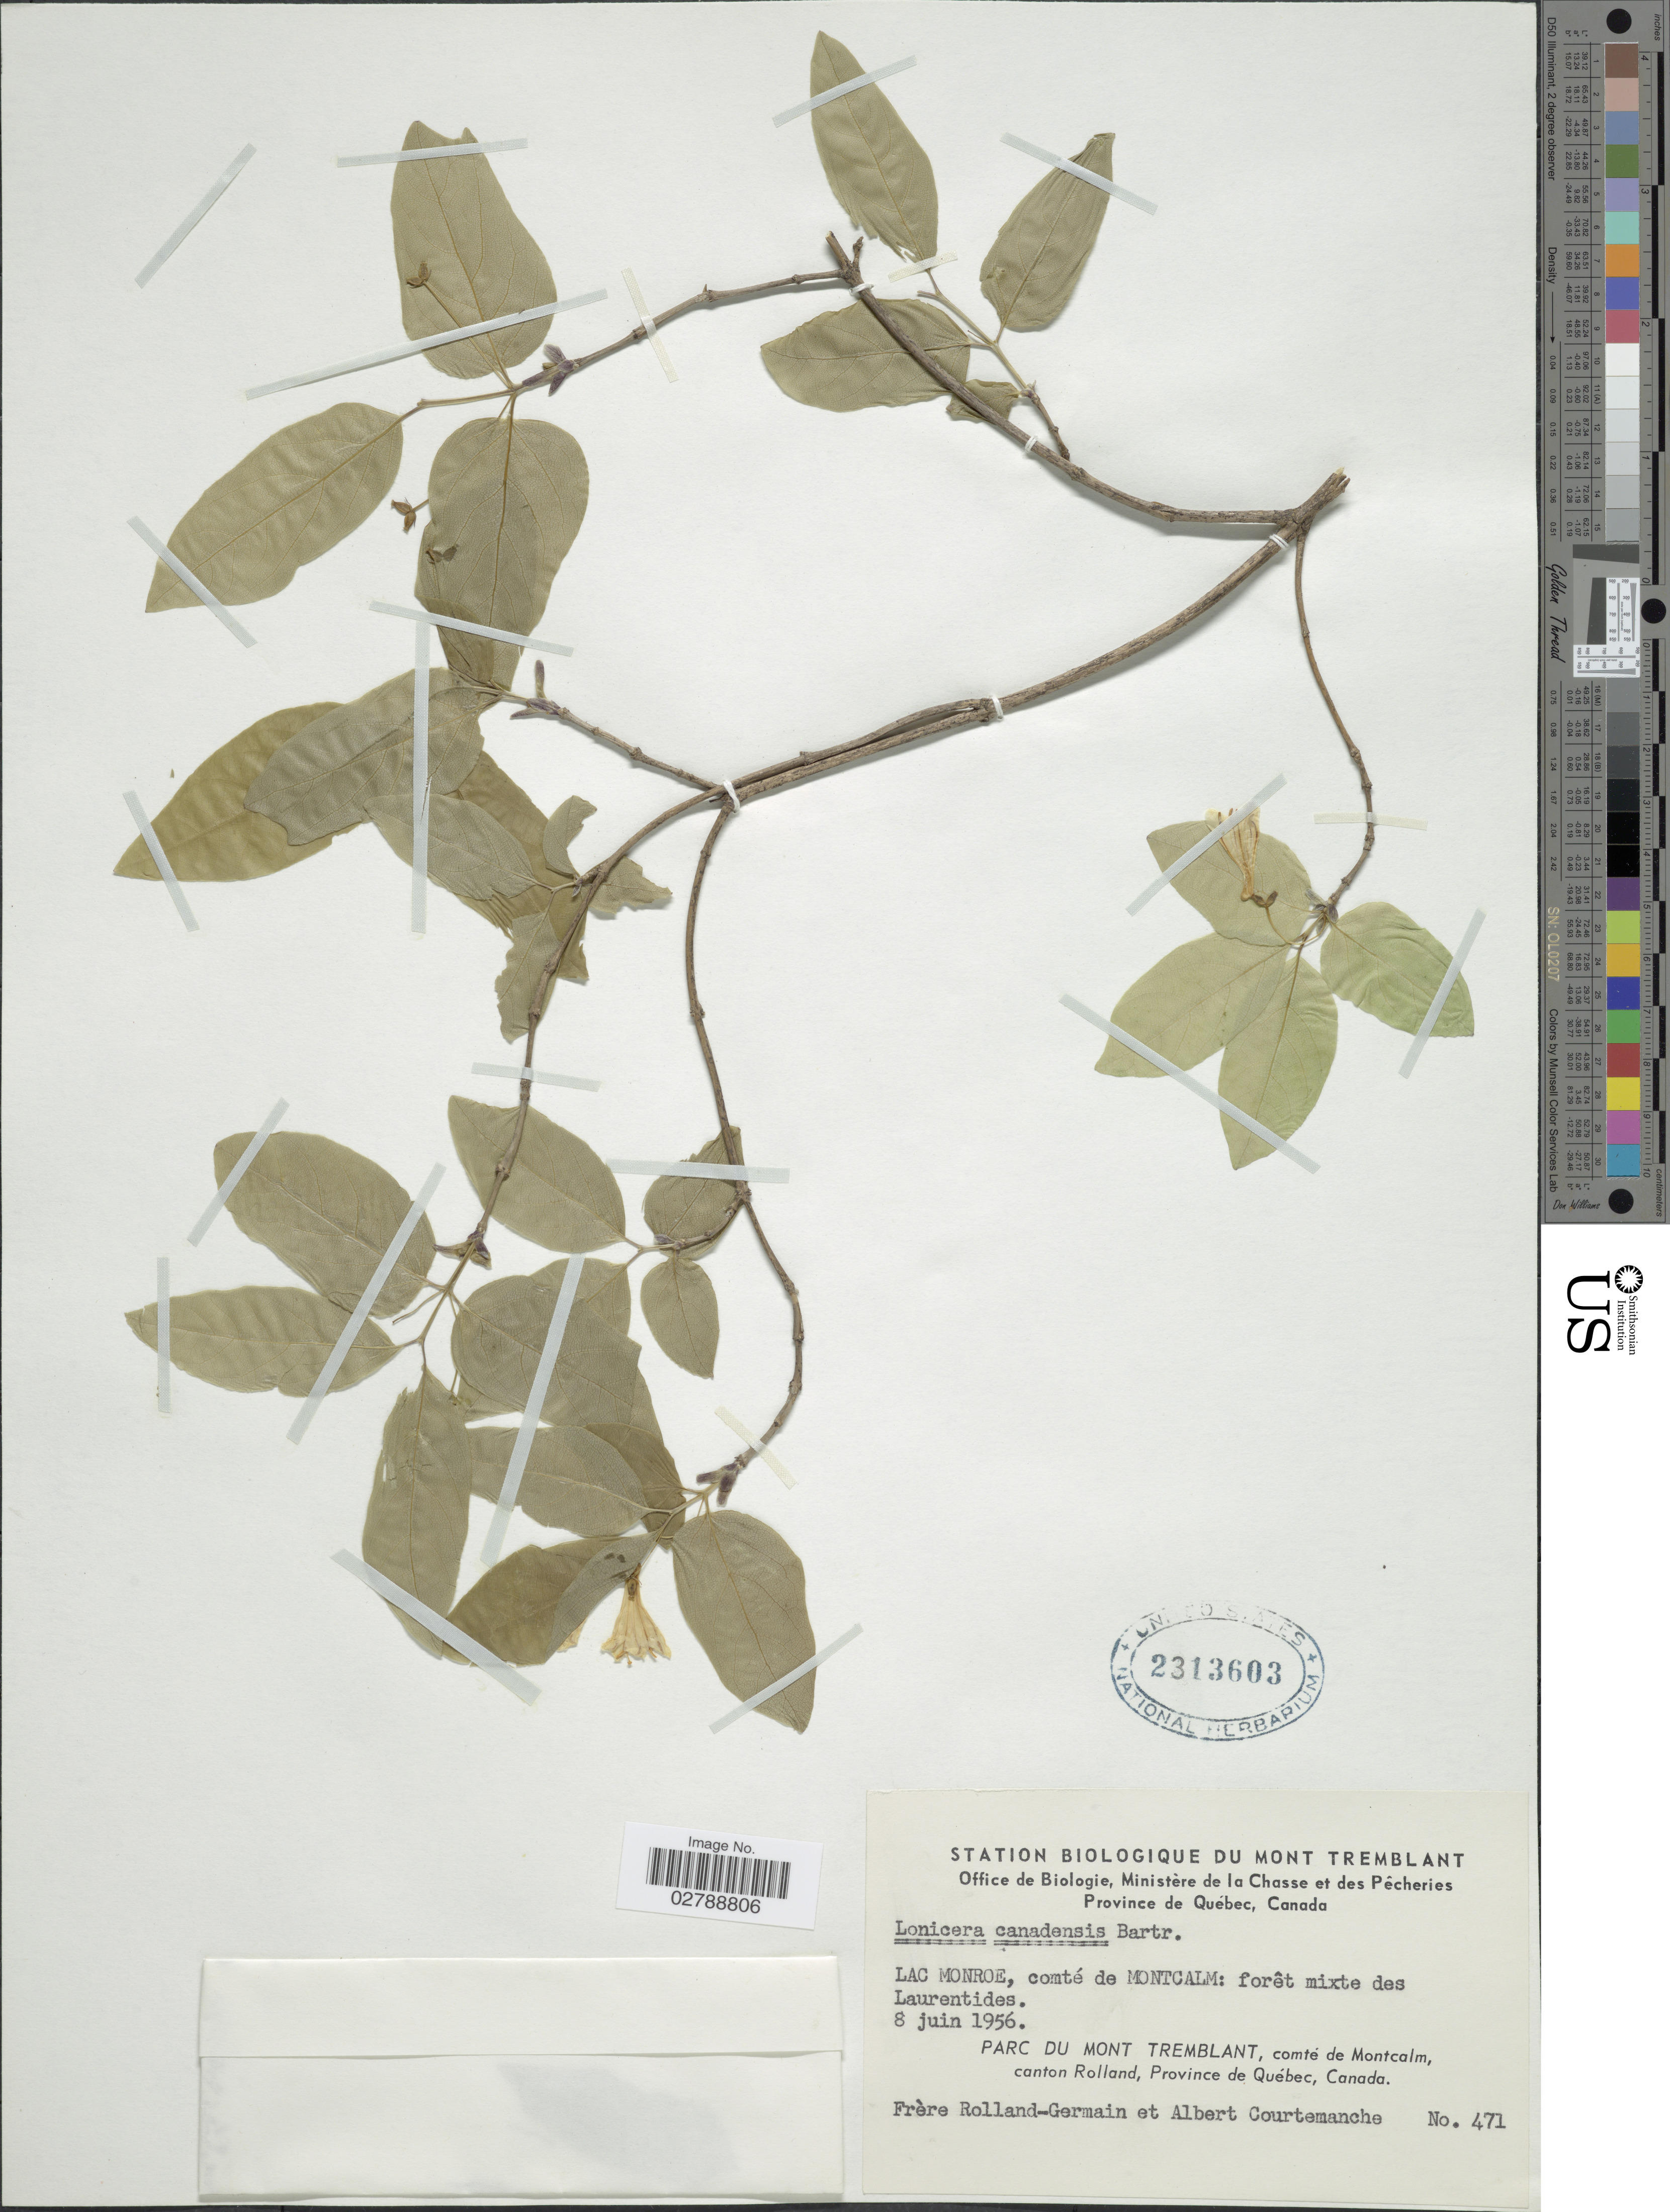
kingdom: Plantae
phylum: Tracheophyta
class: Magnoliopsida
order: Dipsacales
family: Caprifoliaceae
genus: Lonicera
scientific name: Lonicera canadensis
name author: Bartram & W. Bartram ex Marshall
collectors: Rolland-Germain & A. Courtemanche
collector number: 471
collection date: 1956-06-08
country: Canada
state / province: Quebec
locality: Lac Monroe, comté de Montcalm: forêt mixte des Laurentides. Parc du Mont Tremblant, comté de Montcalm, canton Rolland.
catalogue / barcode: US 2313603